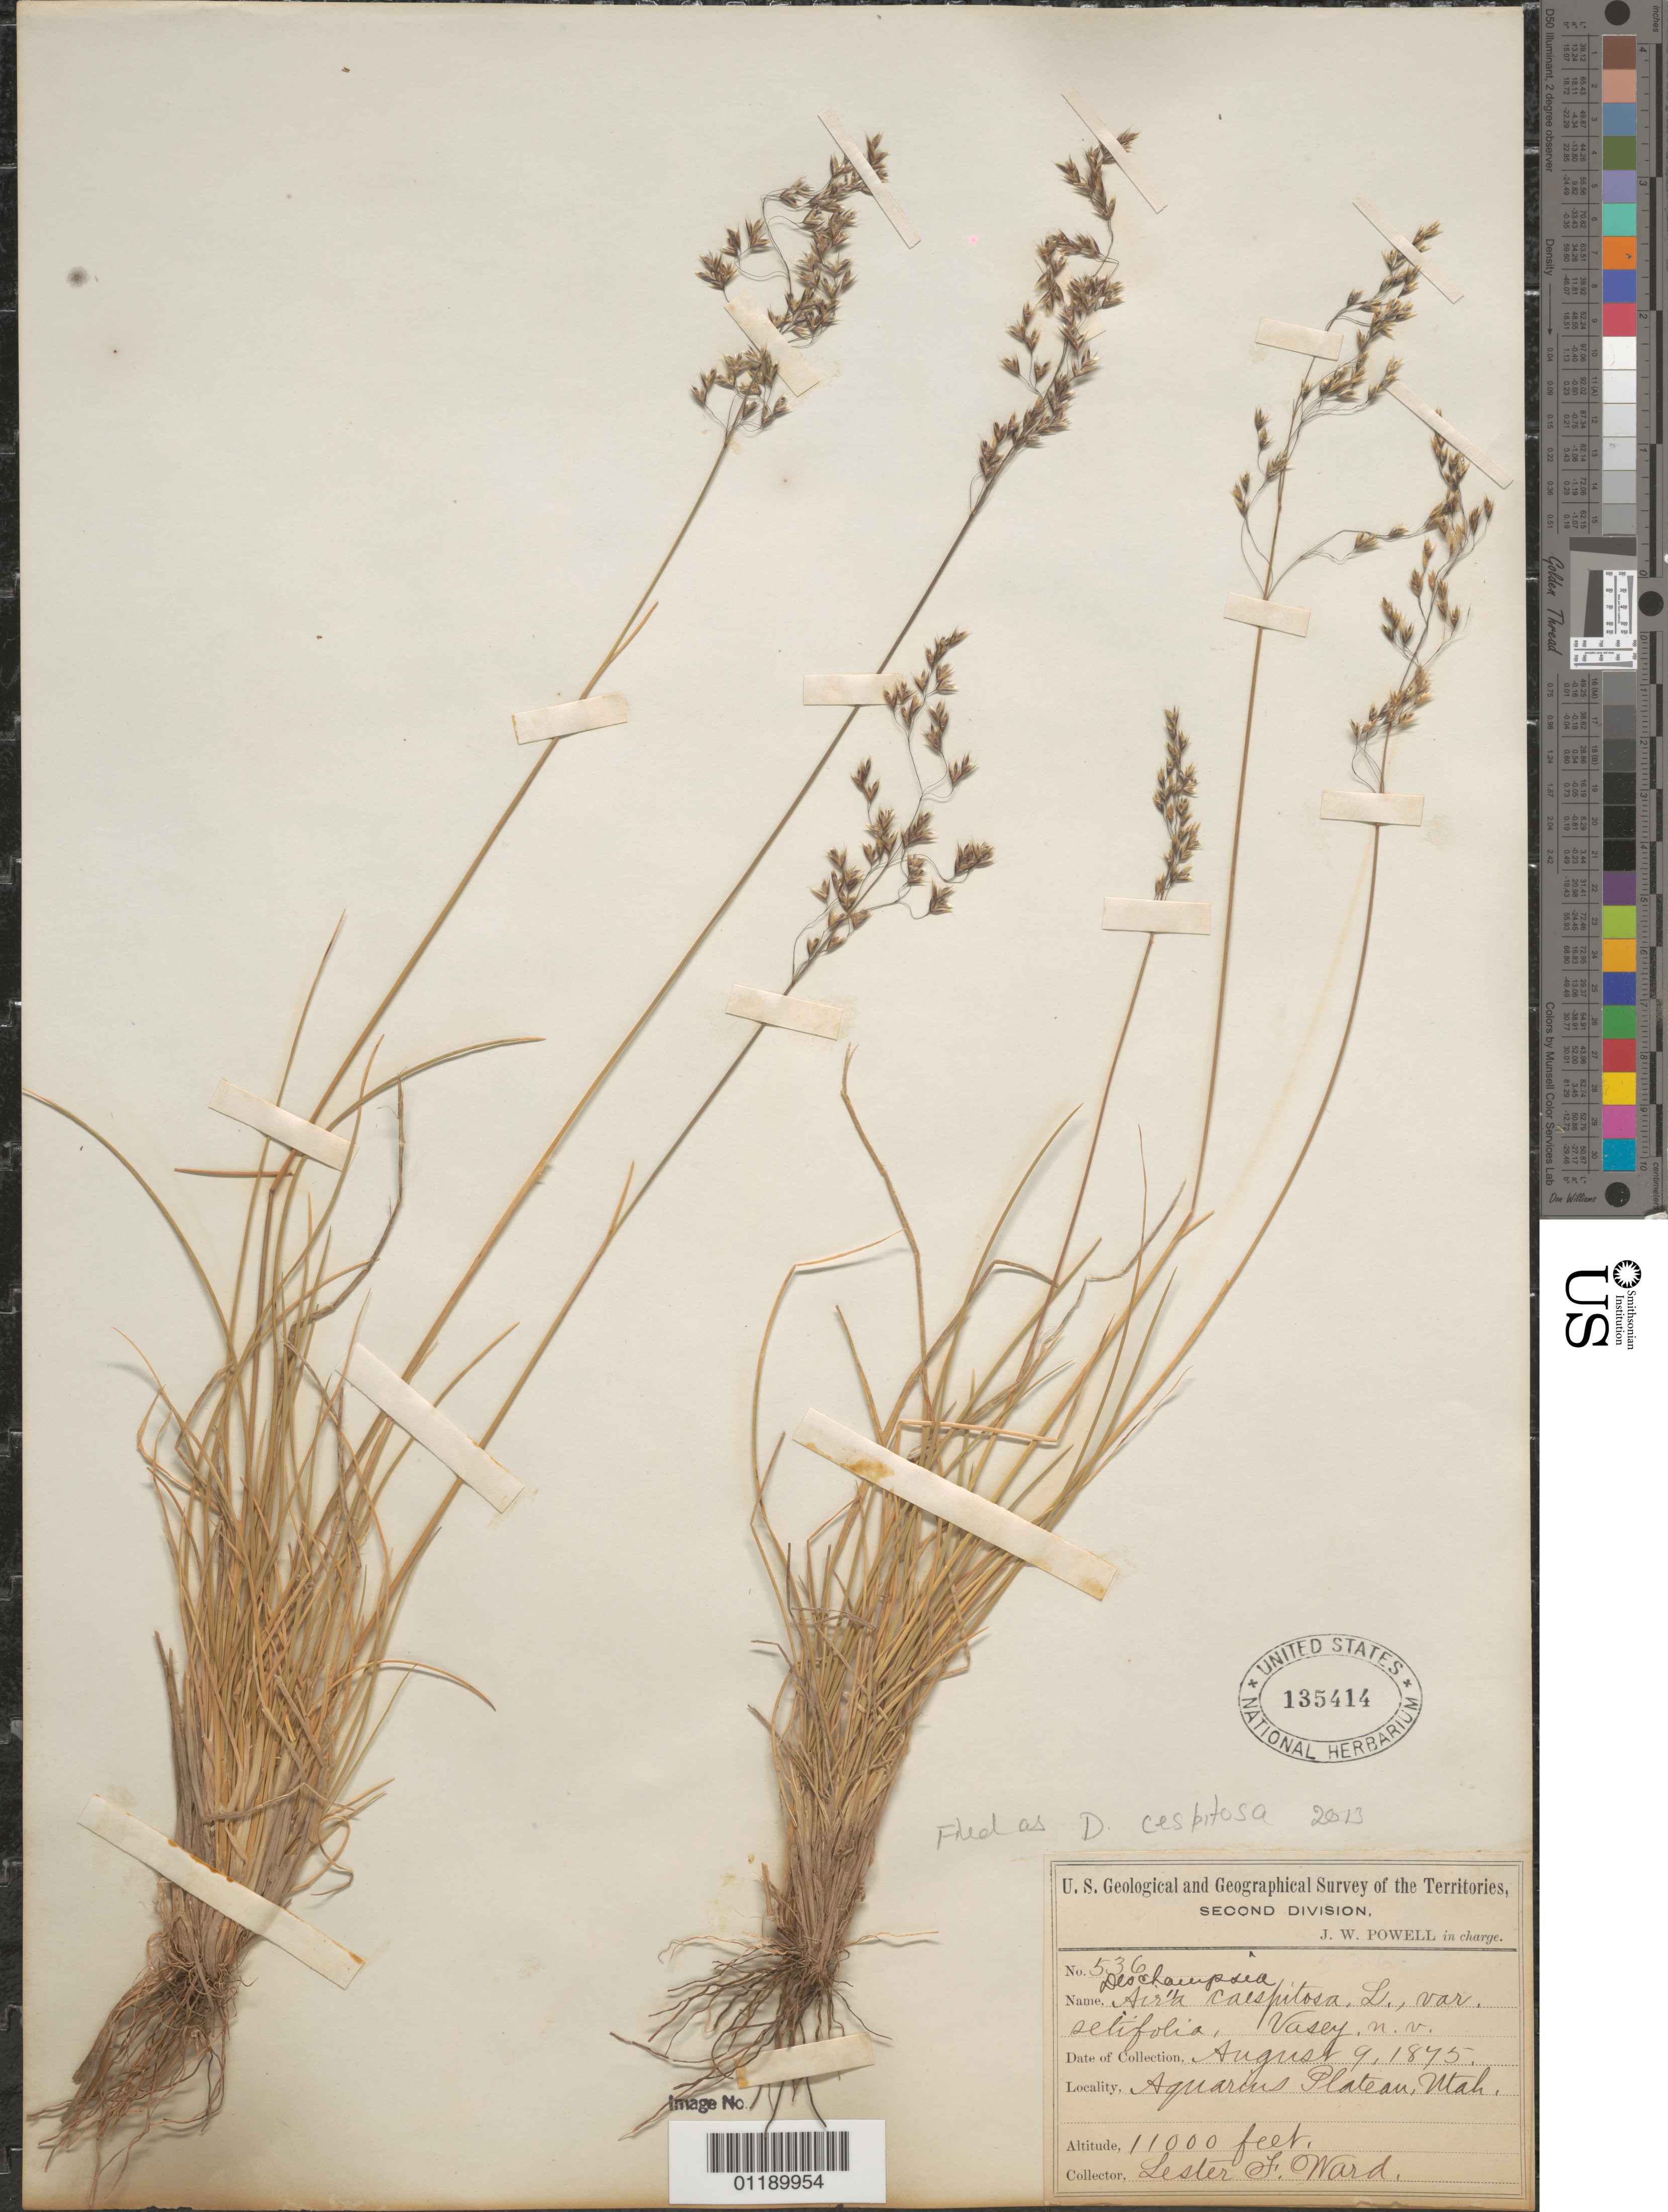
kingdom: Plantae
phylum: Tracheophyta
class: Liliopsida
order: Poales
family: Poaceae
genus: Deschampsia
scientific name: Deschampsia cespitosa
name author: (L.) P. Beauv.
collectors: L. F. Ward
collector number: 536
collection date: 1875-08-09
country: United States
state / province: Utah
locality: Aquarius Plateau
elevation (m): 3353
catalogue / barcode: US 135414